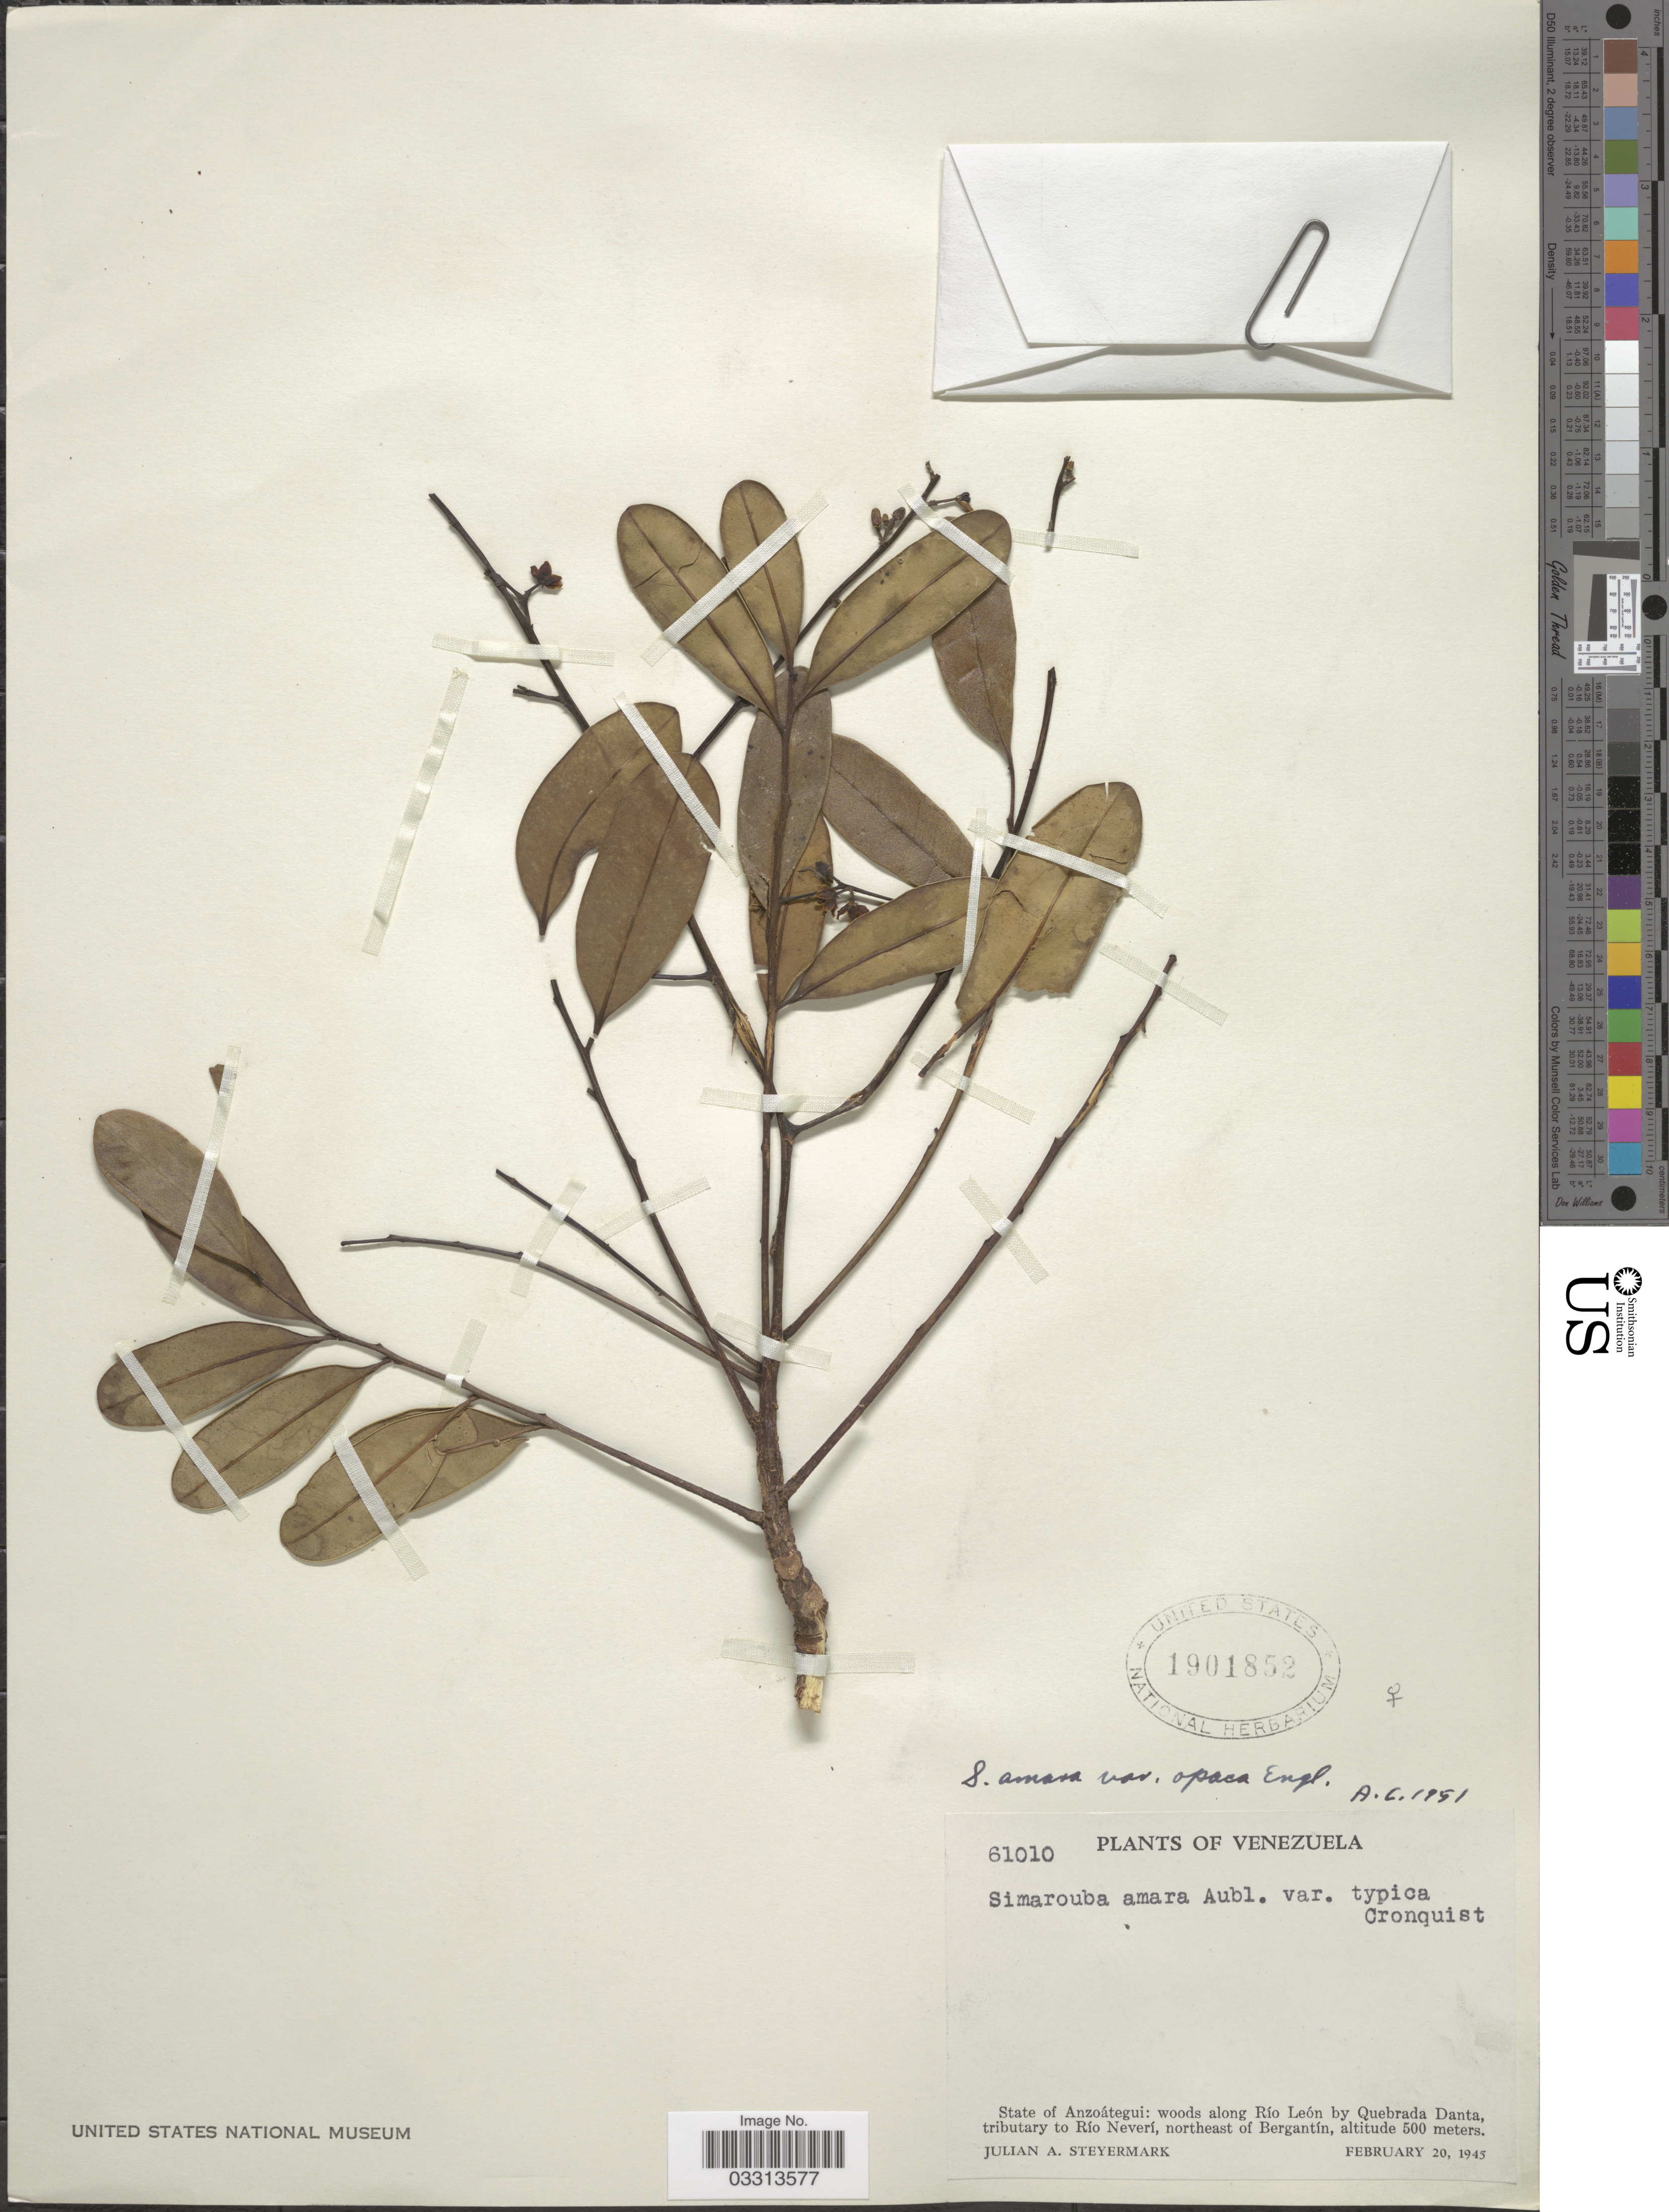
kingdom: Plantae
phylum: Tracheophyta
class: Magnoliopsida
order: Sapindales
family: Simaroubaceae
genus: Simarouba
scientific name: Simarouba amara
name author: Aubl.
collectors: J. Steyermark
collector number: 61010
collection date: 1945-02-20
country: Venezuela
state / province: Anzoategui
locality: Woods along Río León by Quebrada Danta, tributary to Río Neverí, northeast of Bergantín.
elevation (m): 500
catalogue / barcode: US 1901852